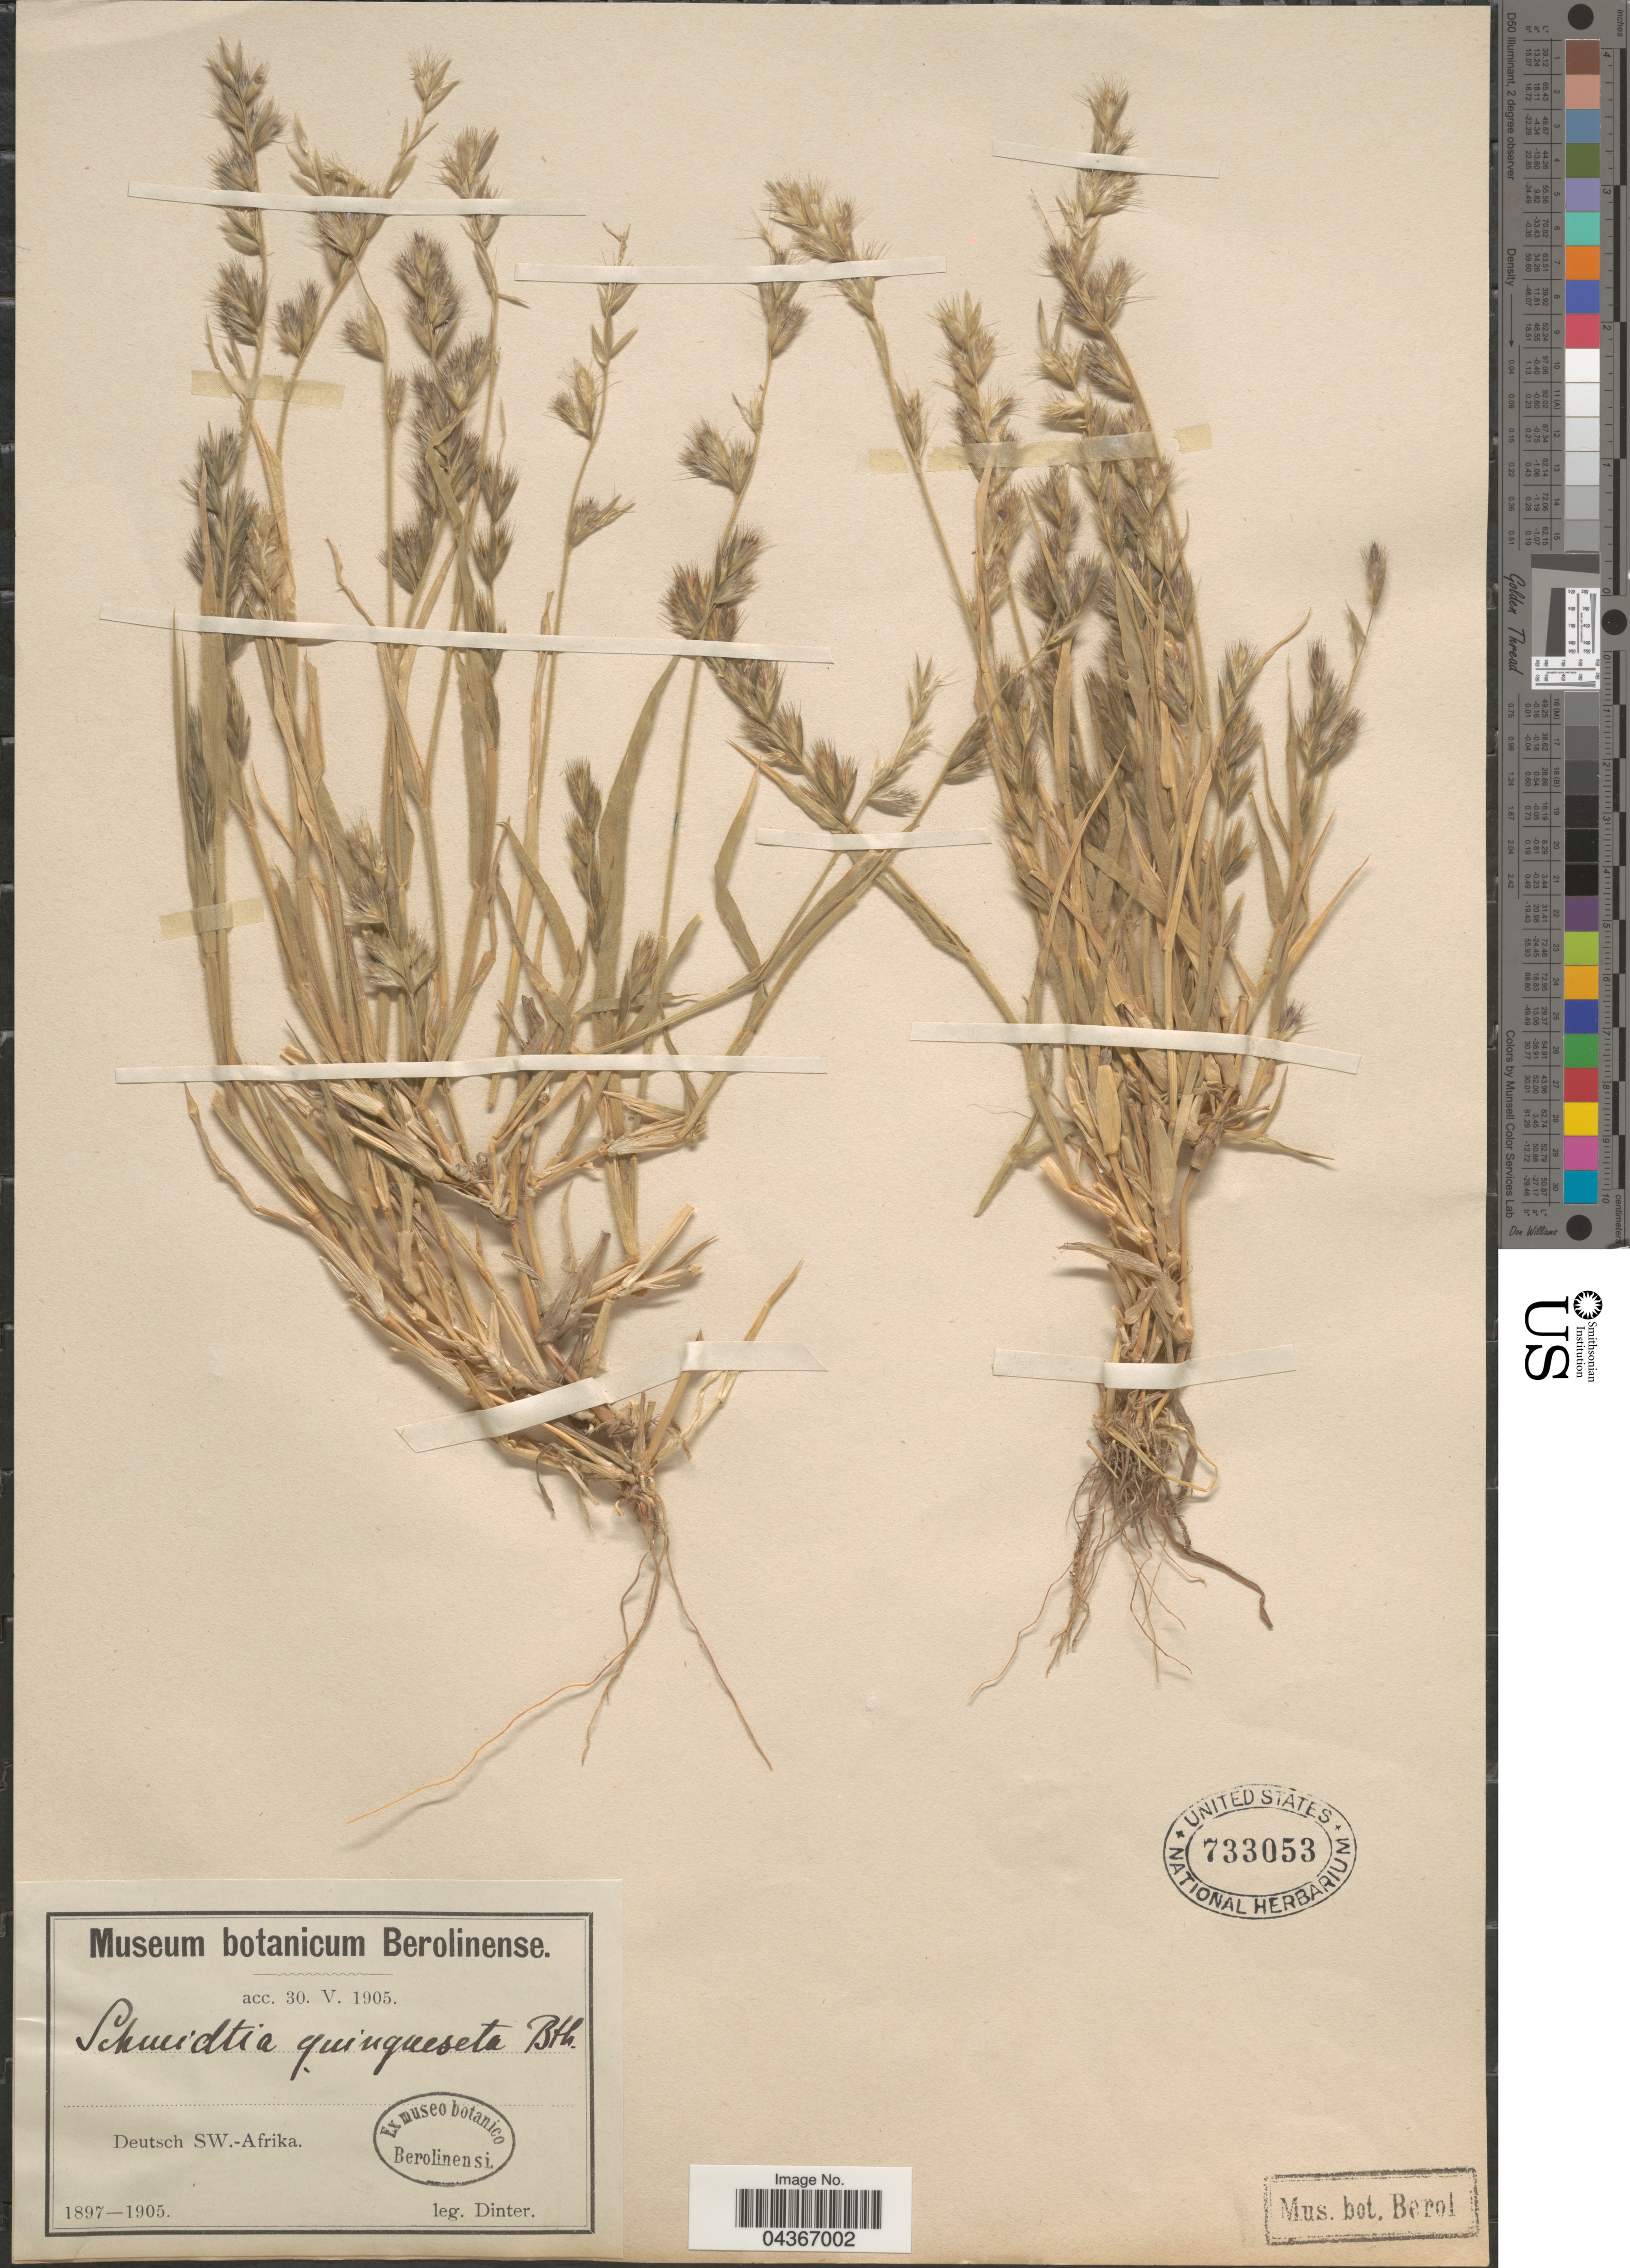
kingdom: Plantae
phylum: Tracheophyta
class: Liliopsida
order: Poales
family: Poaceae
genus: Schmidtia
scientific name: Schmidtia pappophoroides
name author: Steud. ex J.A. Schmidt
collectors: Dinter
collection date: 1897/1905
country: Namibia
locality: Deutsch SW.-Afrika.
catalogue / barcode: US 733053